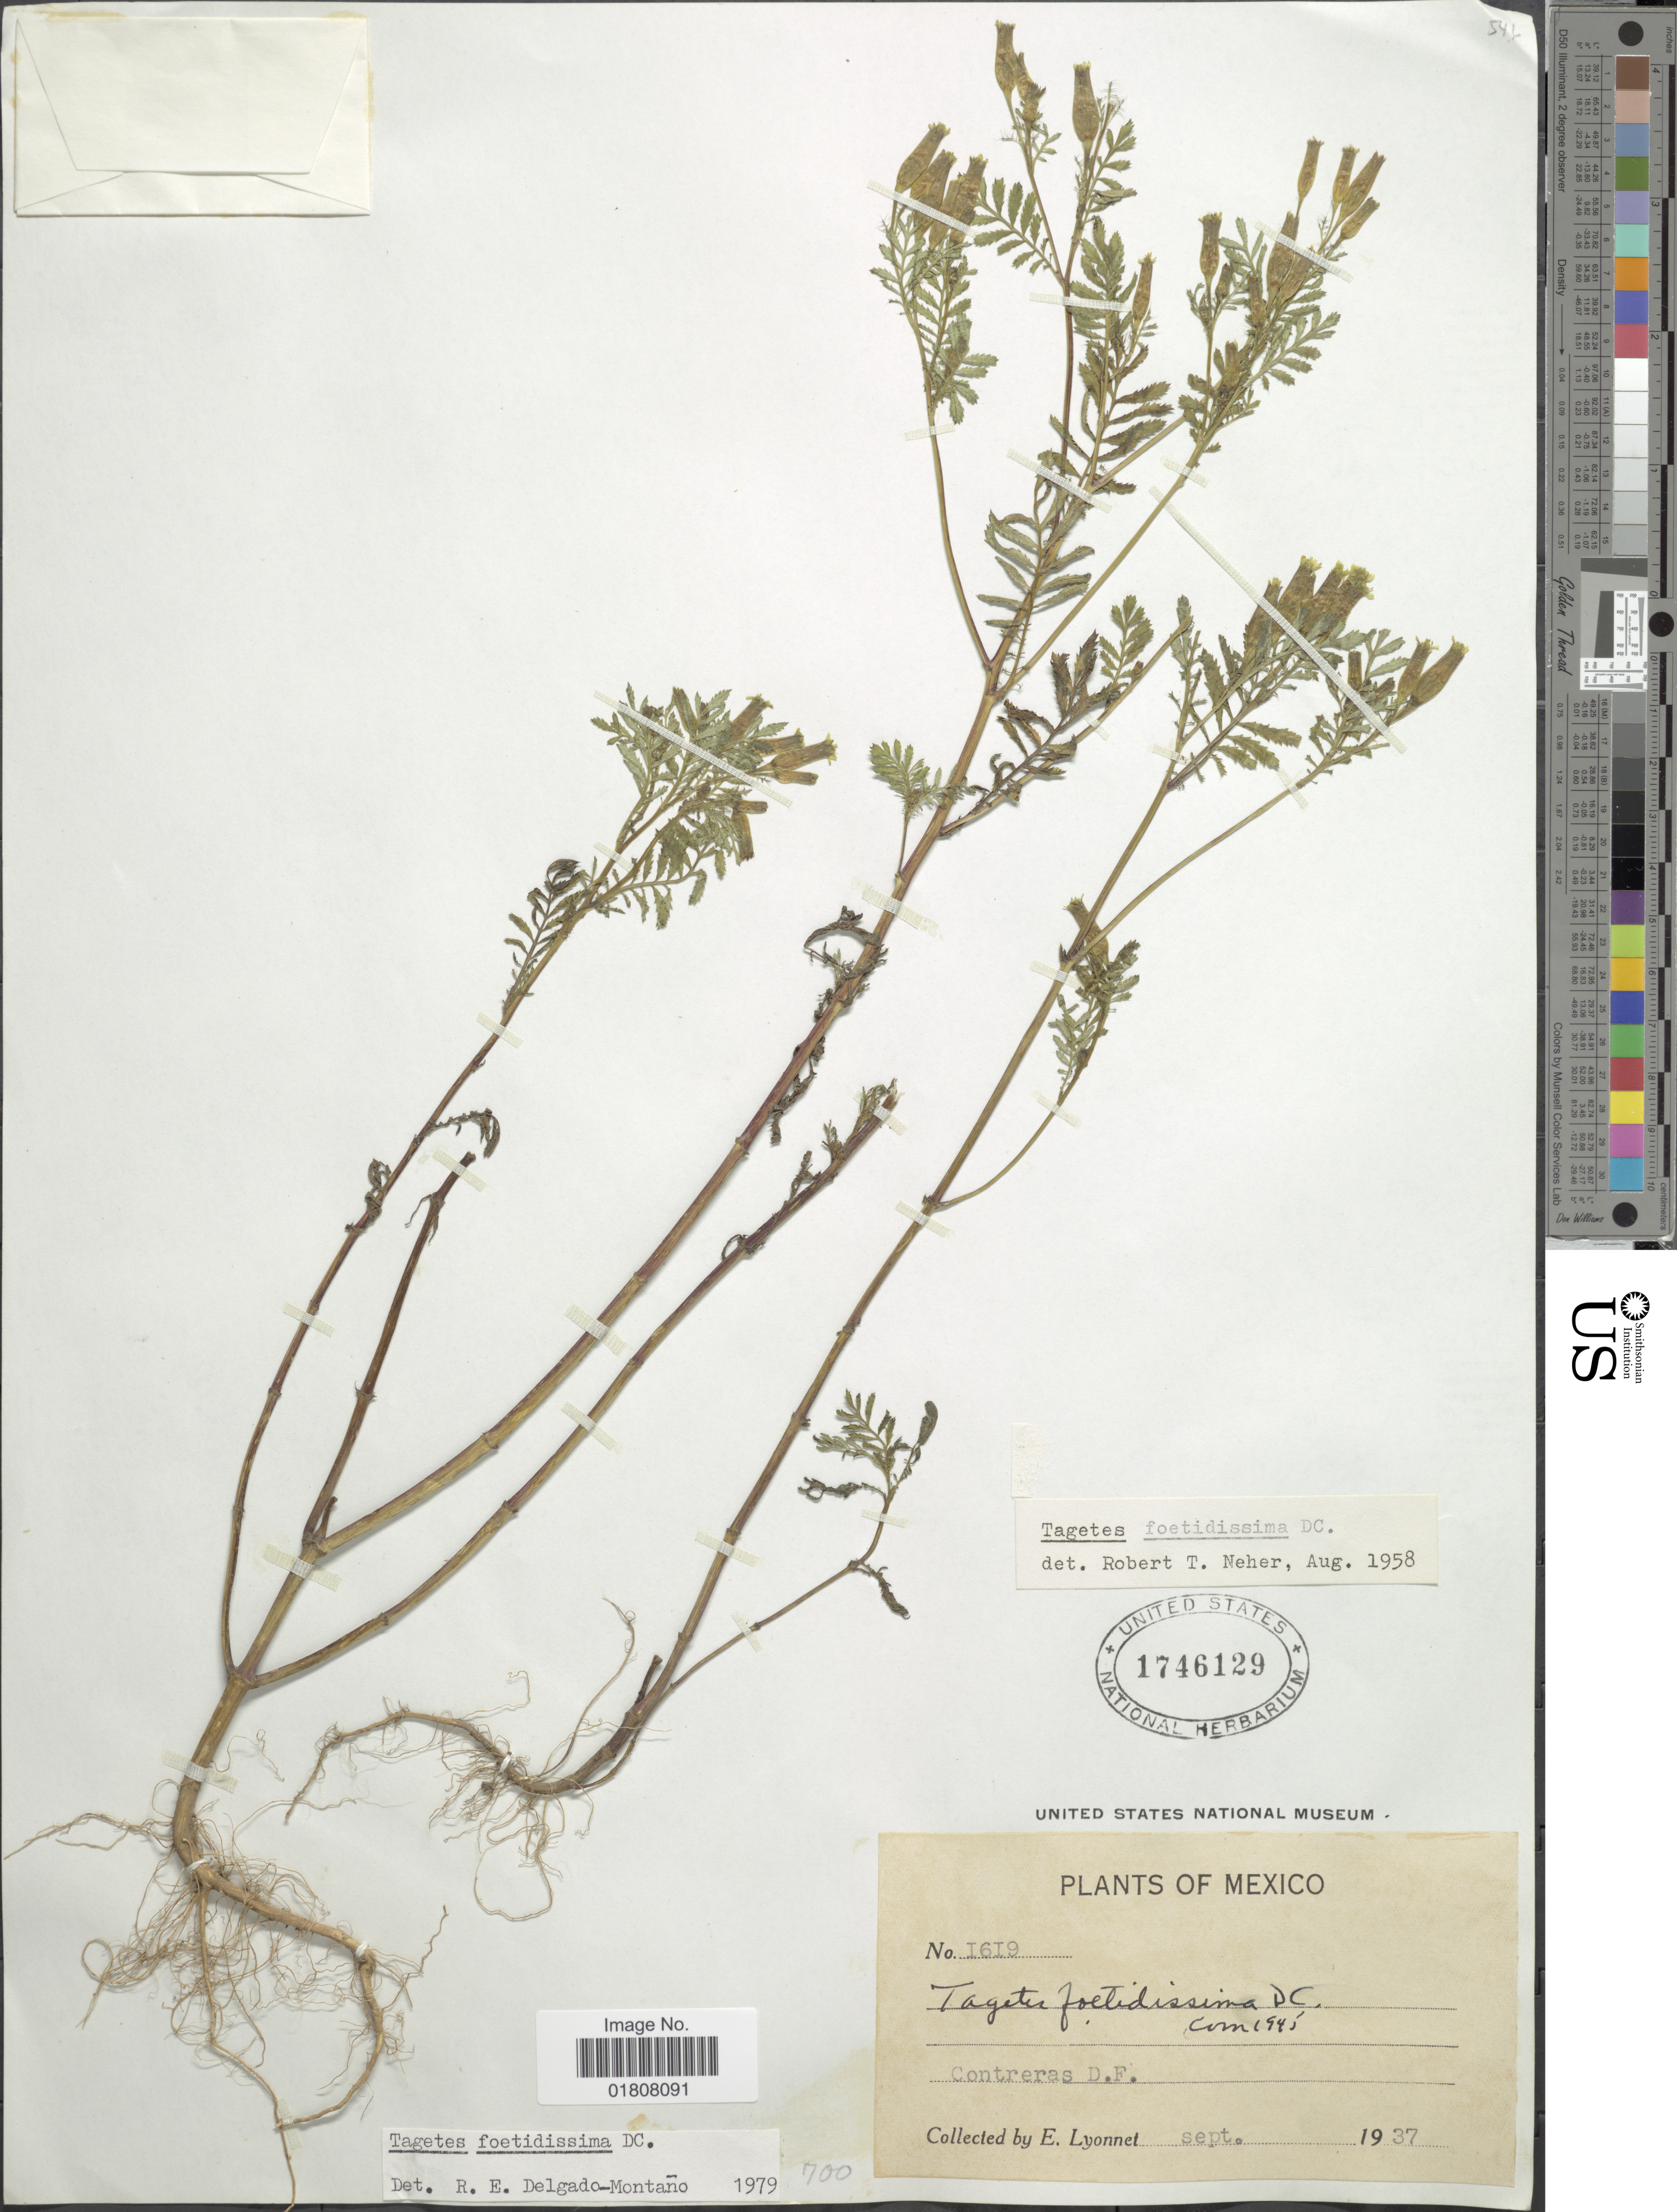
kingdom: Plantae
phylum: Tracheophyta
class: Magnoliopsida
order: Asterales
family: Asteraceae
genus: Tagetes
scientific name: Tagetes foetidissima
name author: DC.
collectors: E. Lyonnet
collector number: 1619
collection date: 1937-09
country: Mexico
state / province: Distrito Federal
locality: Contreras, D.F.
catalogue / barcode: US 1746129